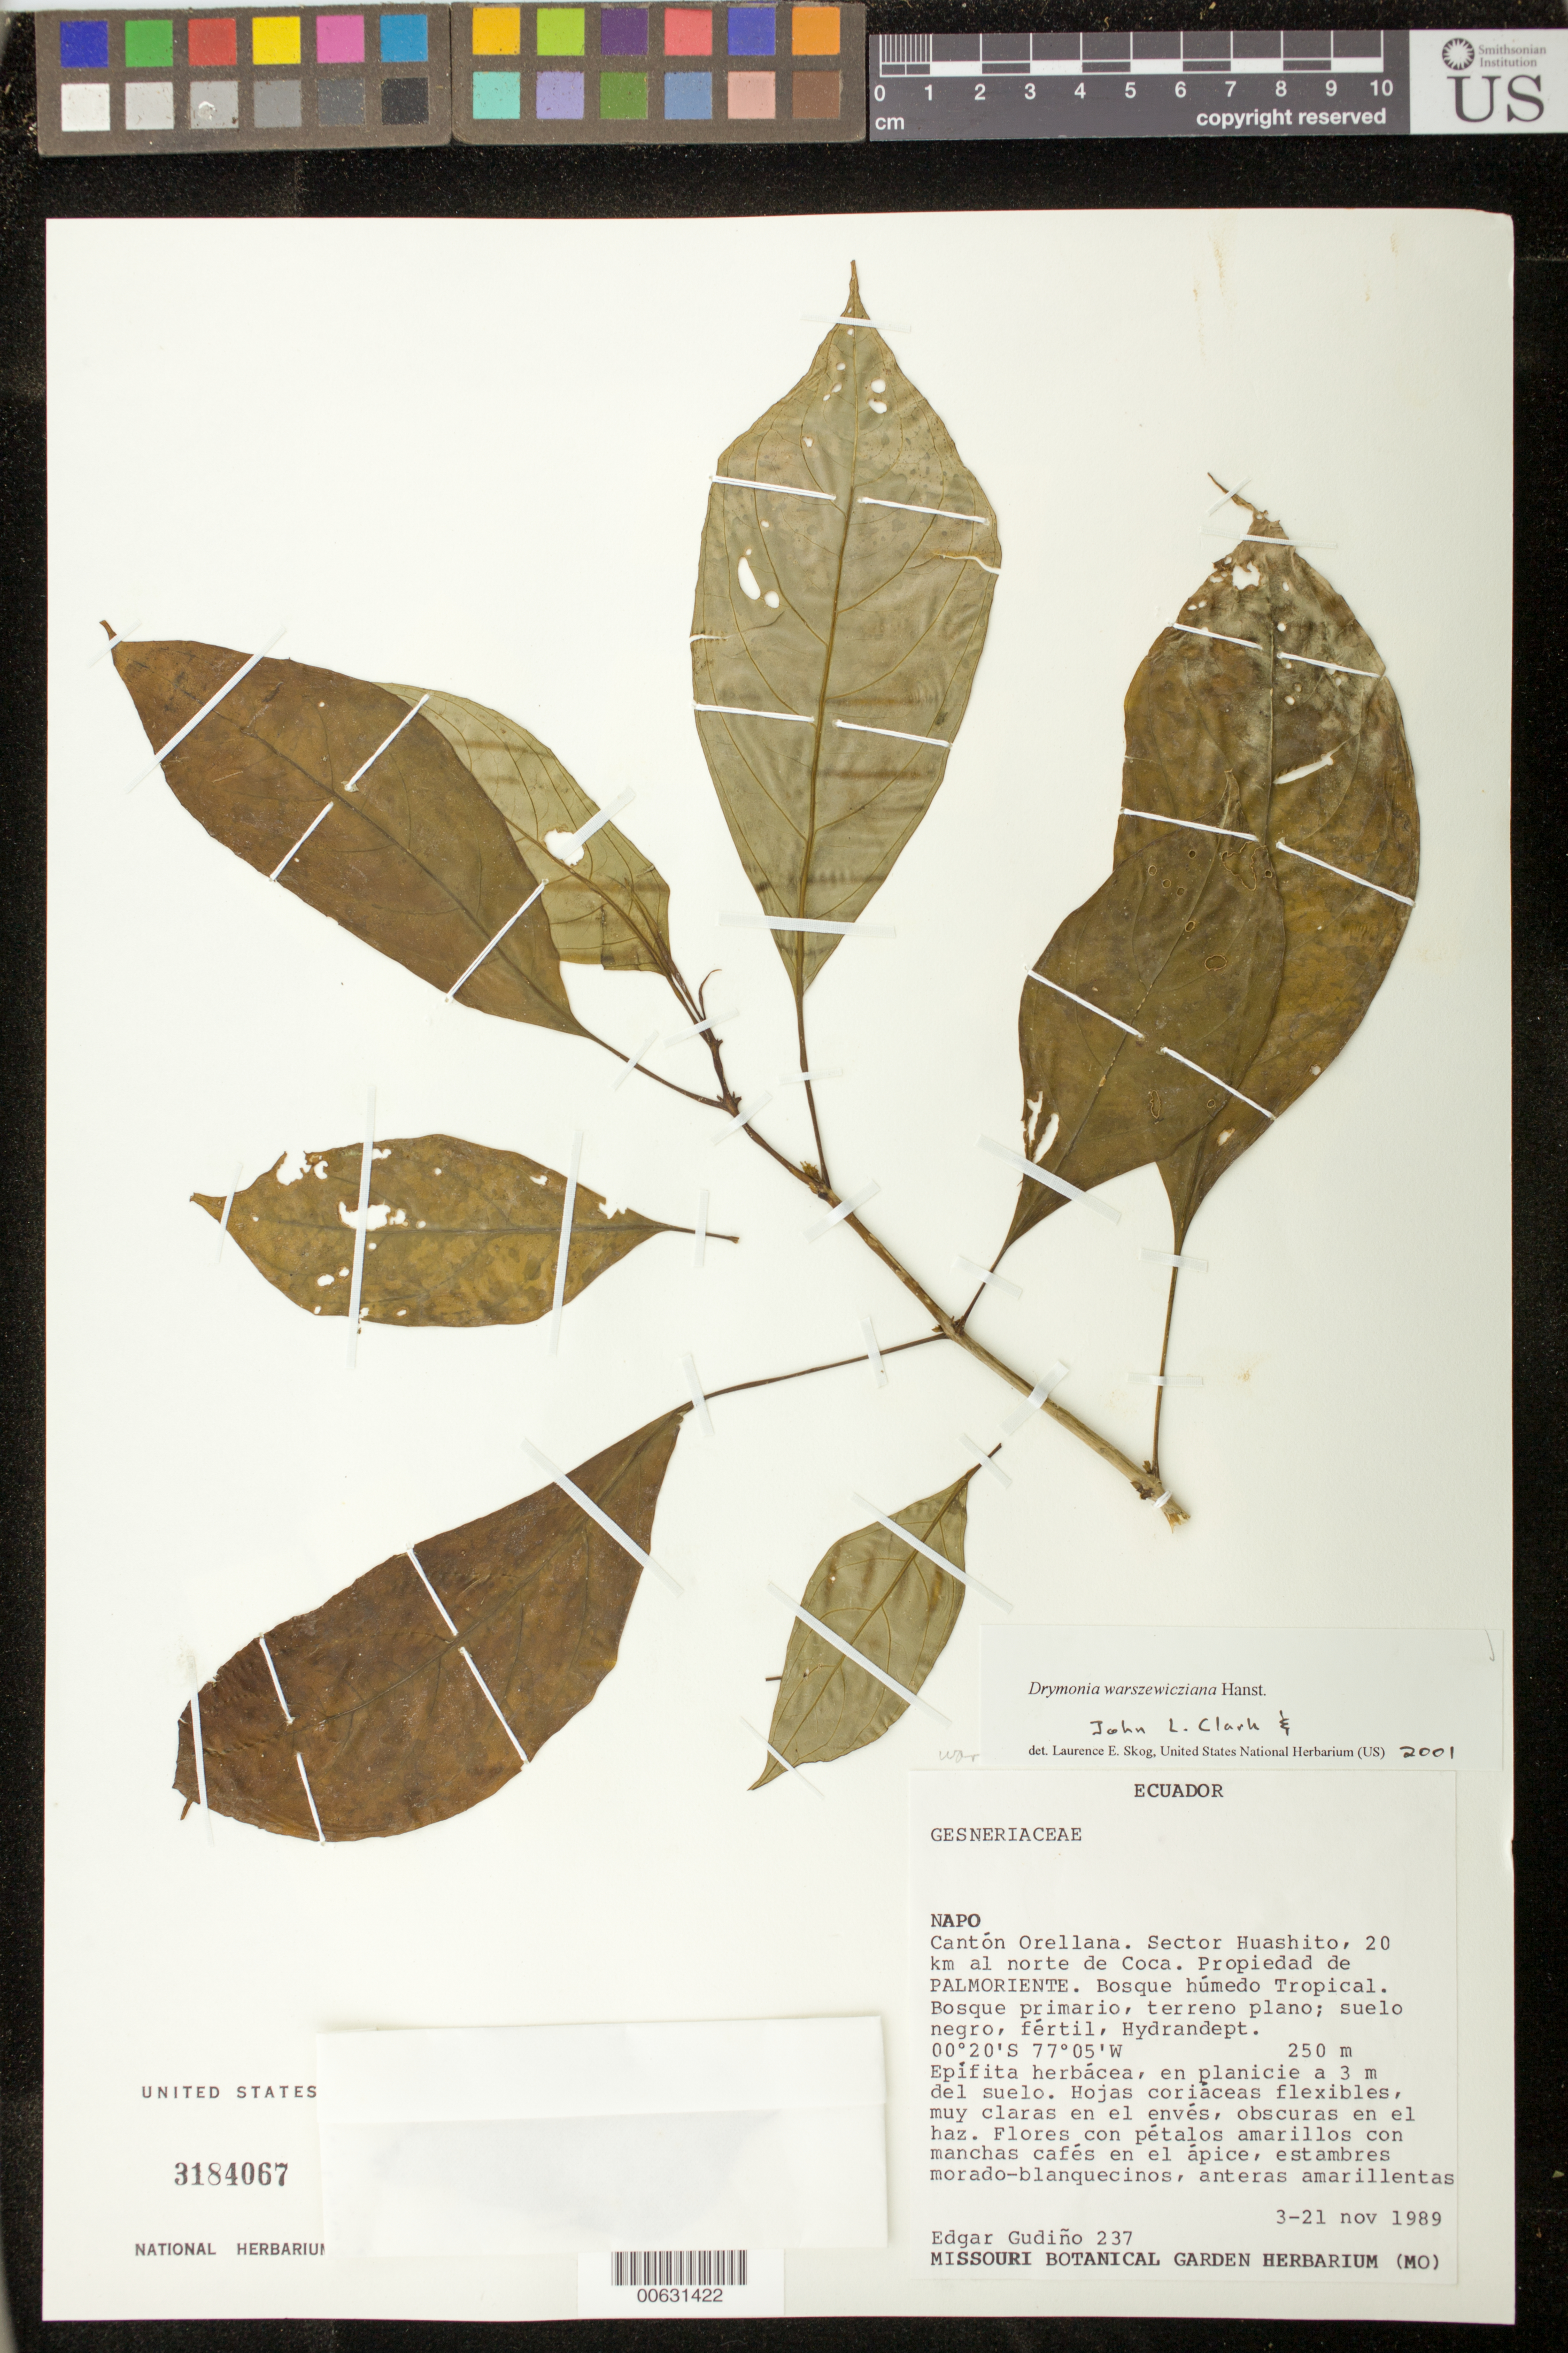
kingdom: Plantae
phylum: Tracheophyta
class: Magnoliopsida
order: Lamiales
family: Gesneriaceae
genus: Drymonia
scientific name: Drymonia warszewicziana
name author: Hanst.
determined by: Clark, J. L.; Skog, Laurence E.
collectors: E. Gudiño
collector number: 237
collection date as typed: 3-21 Nov 1989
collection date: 1989-11-03/1989-11-21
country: Ecuador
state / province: Napo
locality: Cantón Orellana. Sector Huashito, 209 km al N de Coca, propiedad de PALMORIENTE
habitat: Bosque húmedo tropical; bosque primario, terreno plano; suelo negro, fértil, hydrandept; en planacie a 3 m del suelo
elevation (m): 250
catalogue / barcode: US 3184067